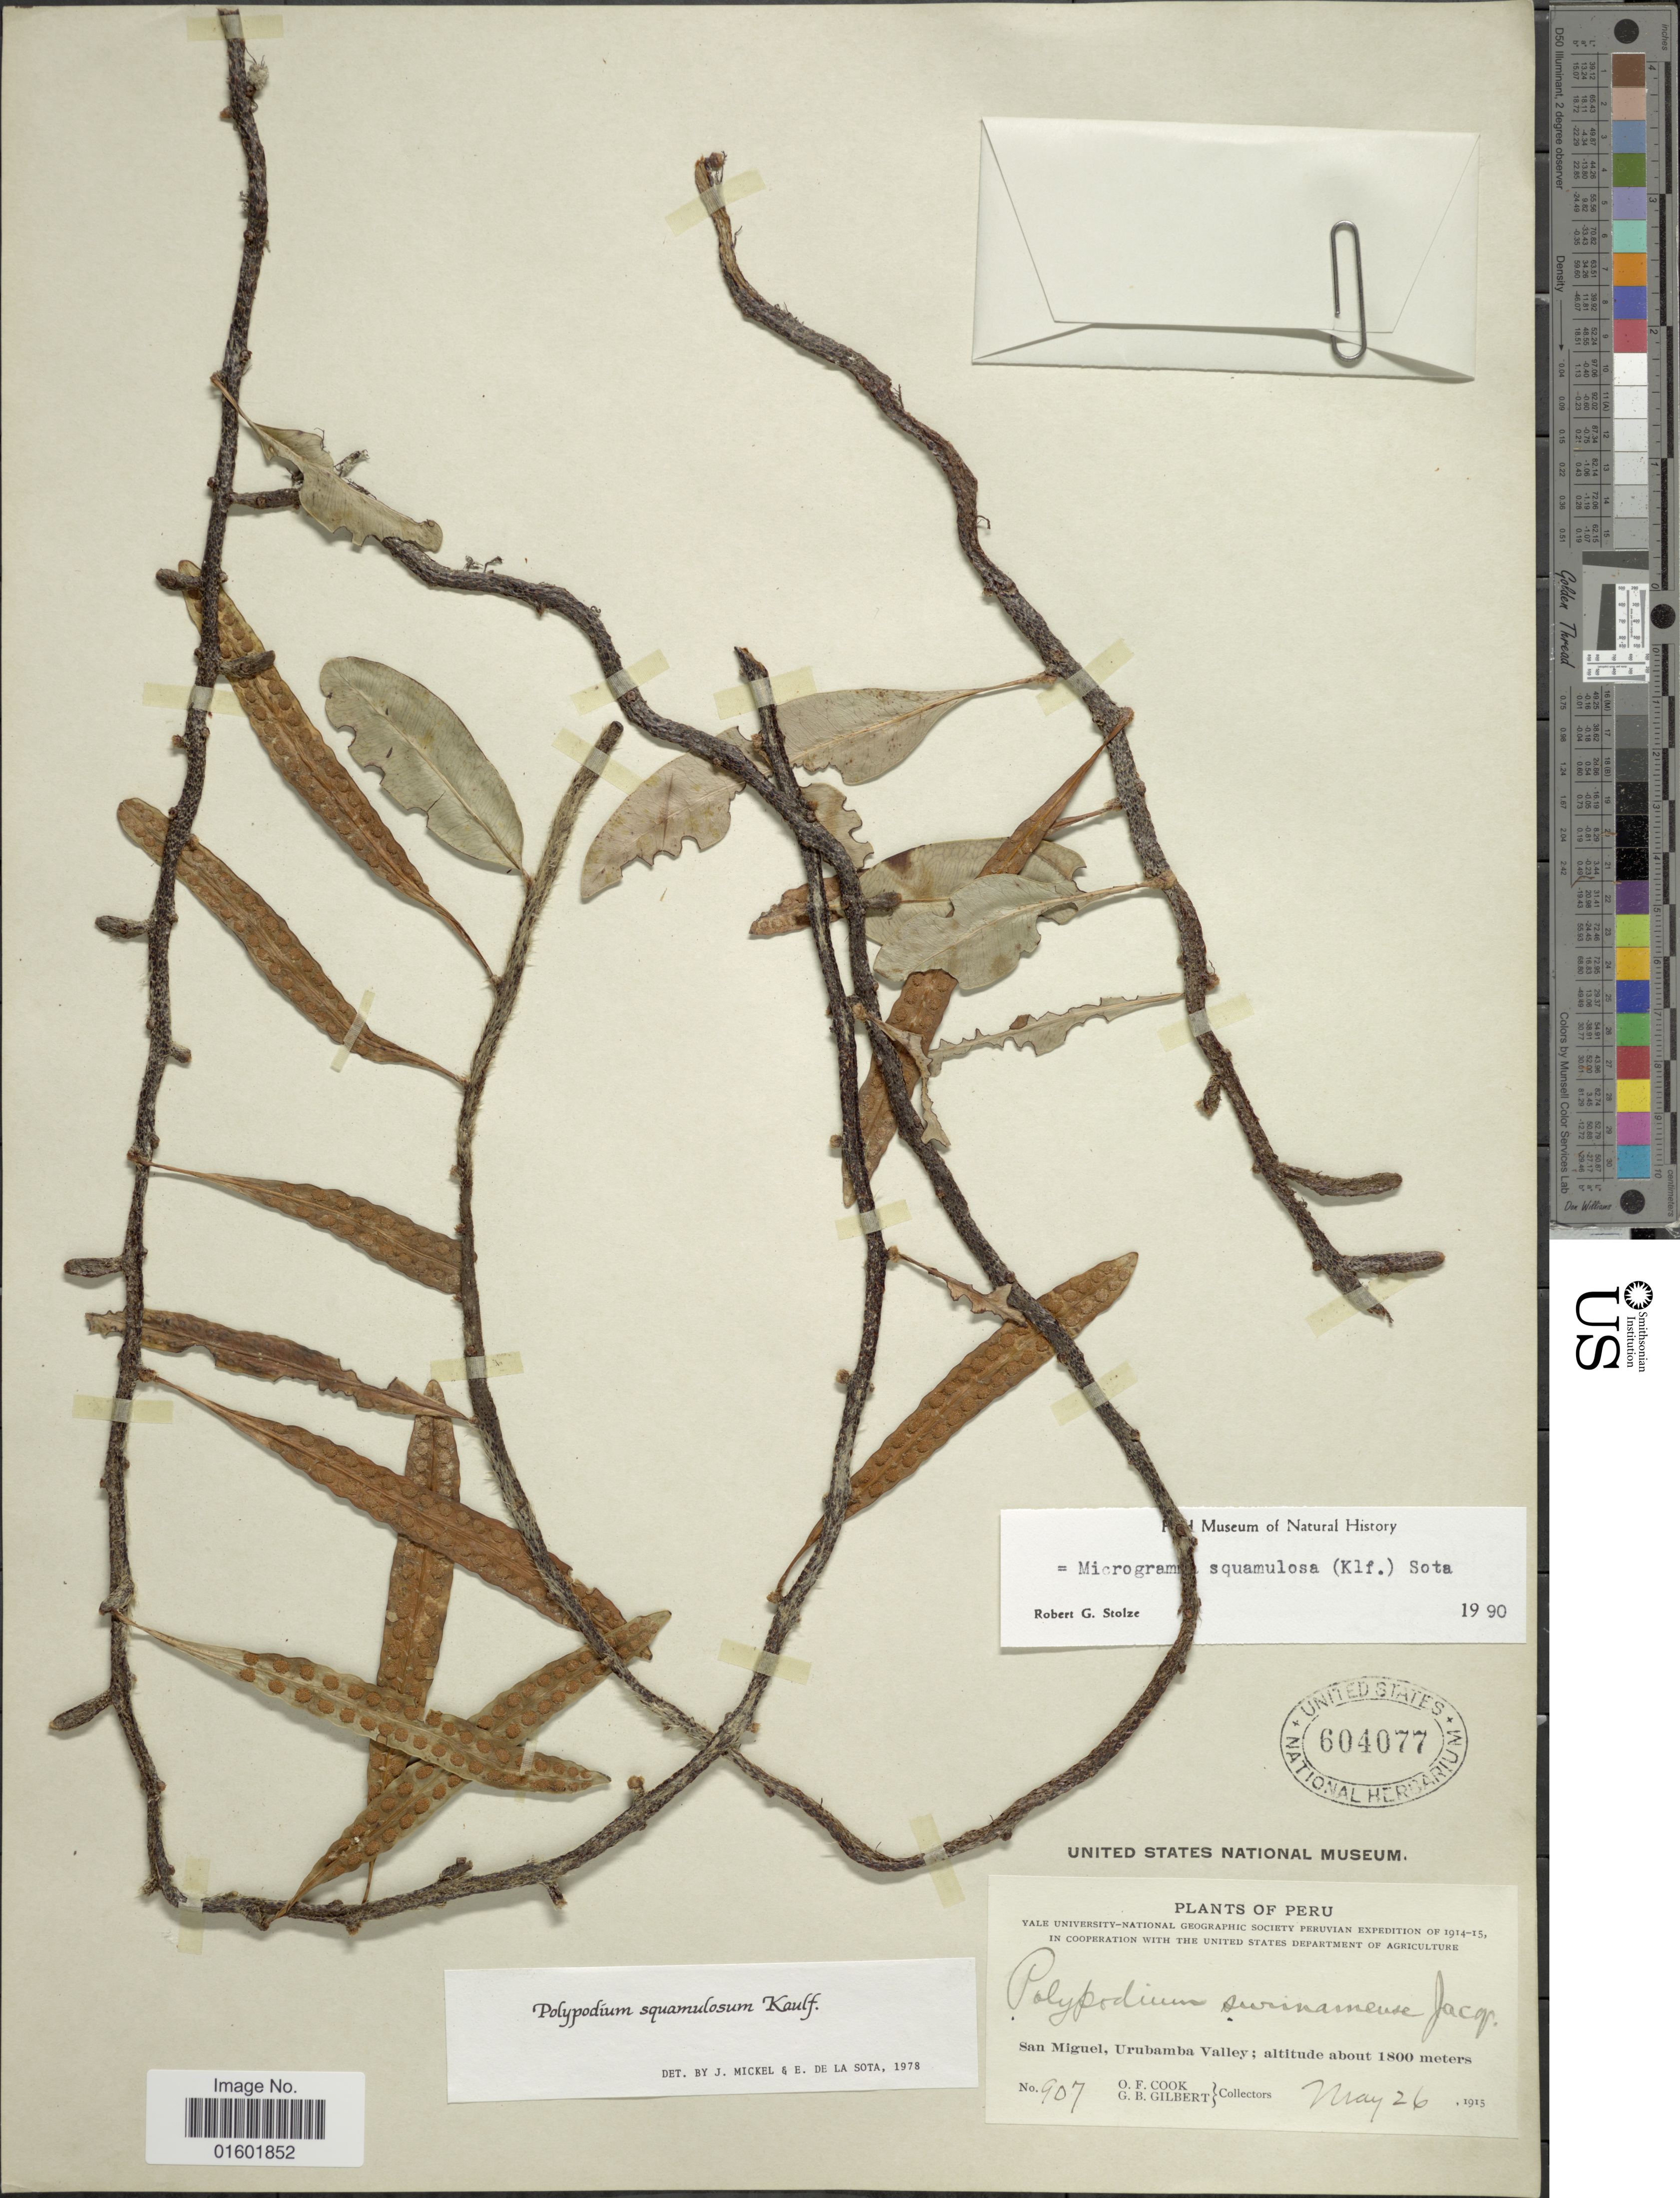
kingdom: Plantae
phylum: Tracheophyta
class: Polypodiopsida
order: Polypodiales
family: Polypodiaceae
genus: Microgramma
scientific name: Microgramma squamulosa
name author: (Kaulf.) Sota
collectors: O. F. Cook & G. B. Gilbert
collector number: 907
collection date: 1915-05-26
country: Bolivia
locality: San Miguel, Urubamba Valley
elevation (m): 1800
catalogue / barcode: US 604077